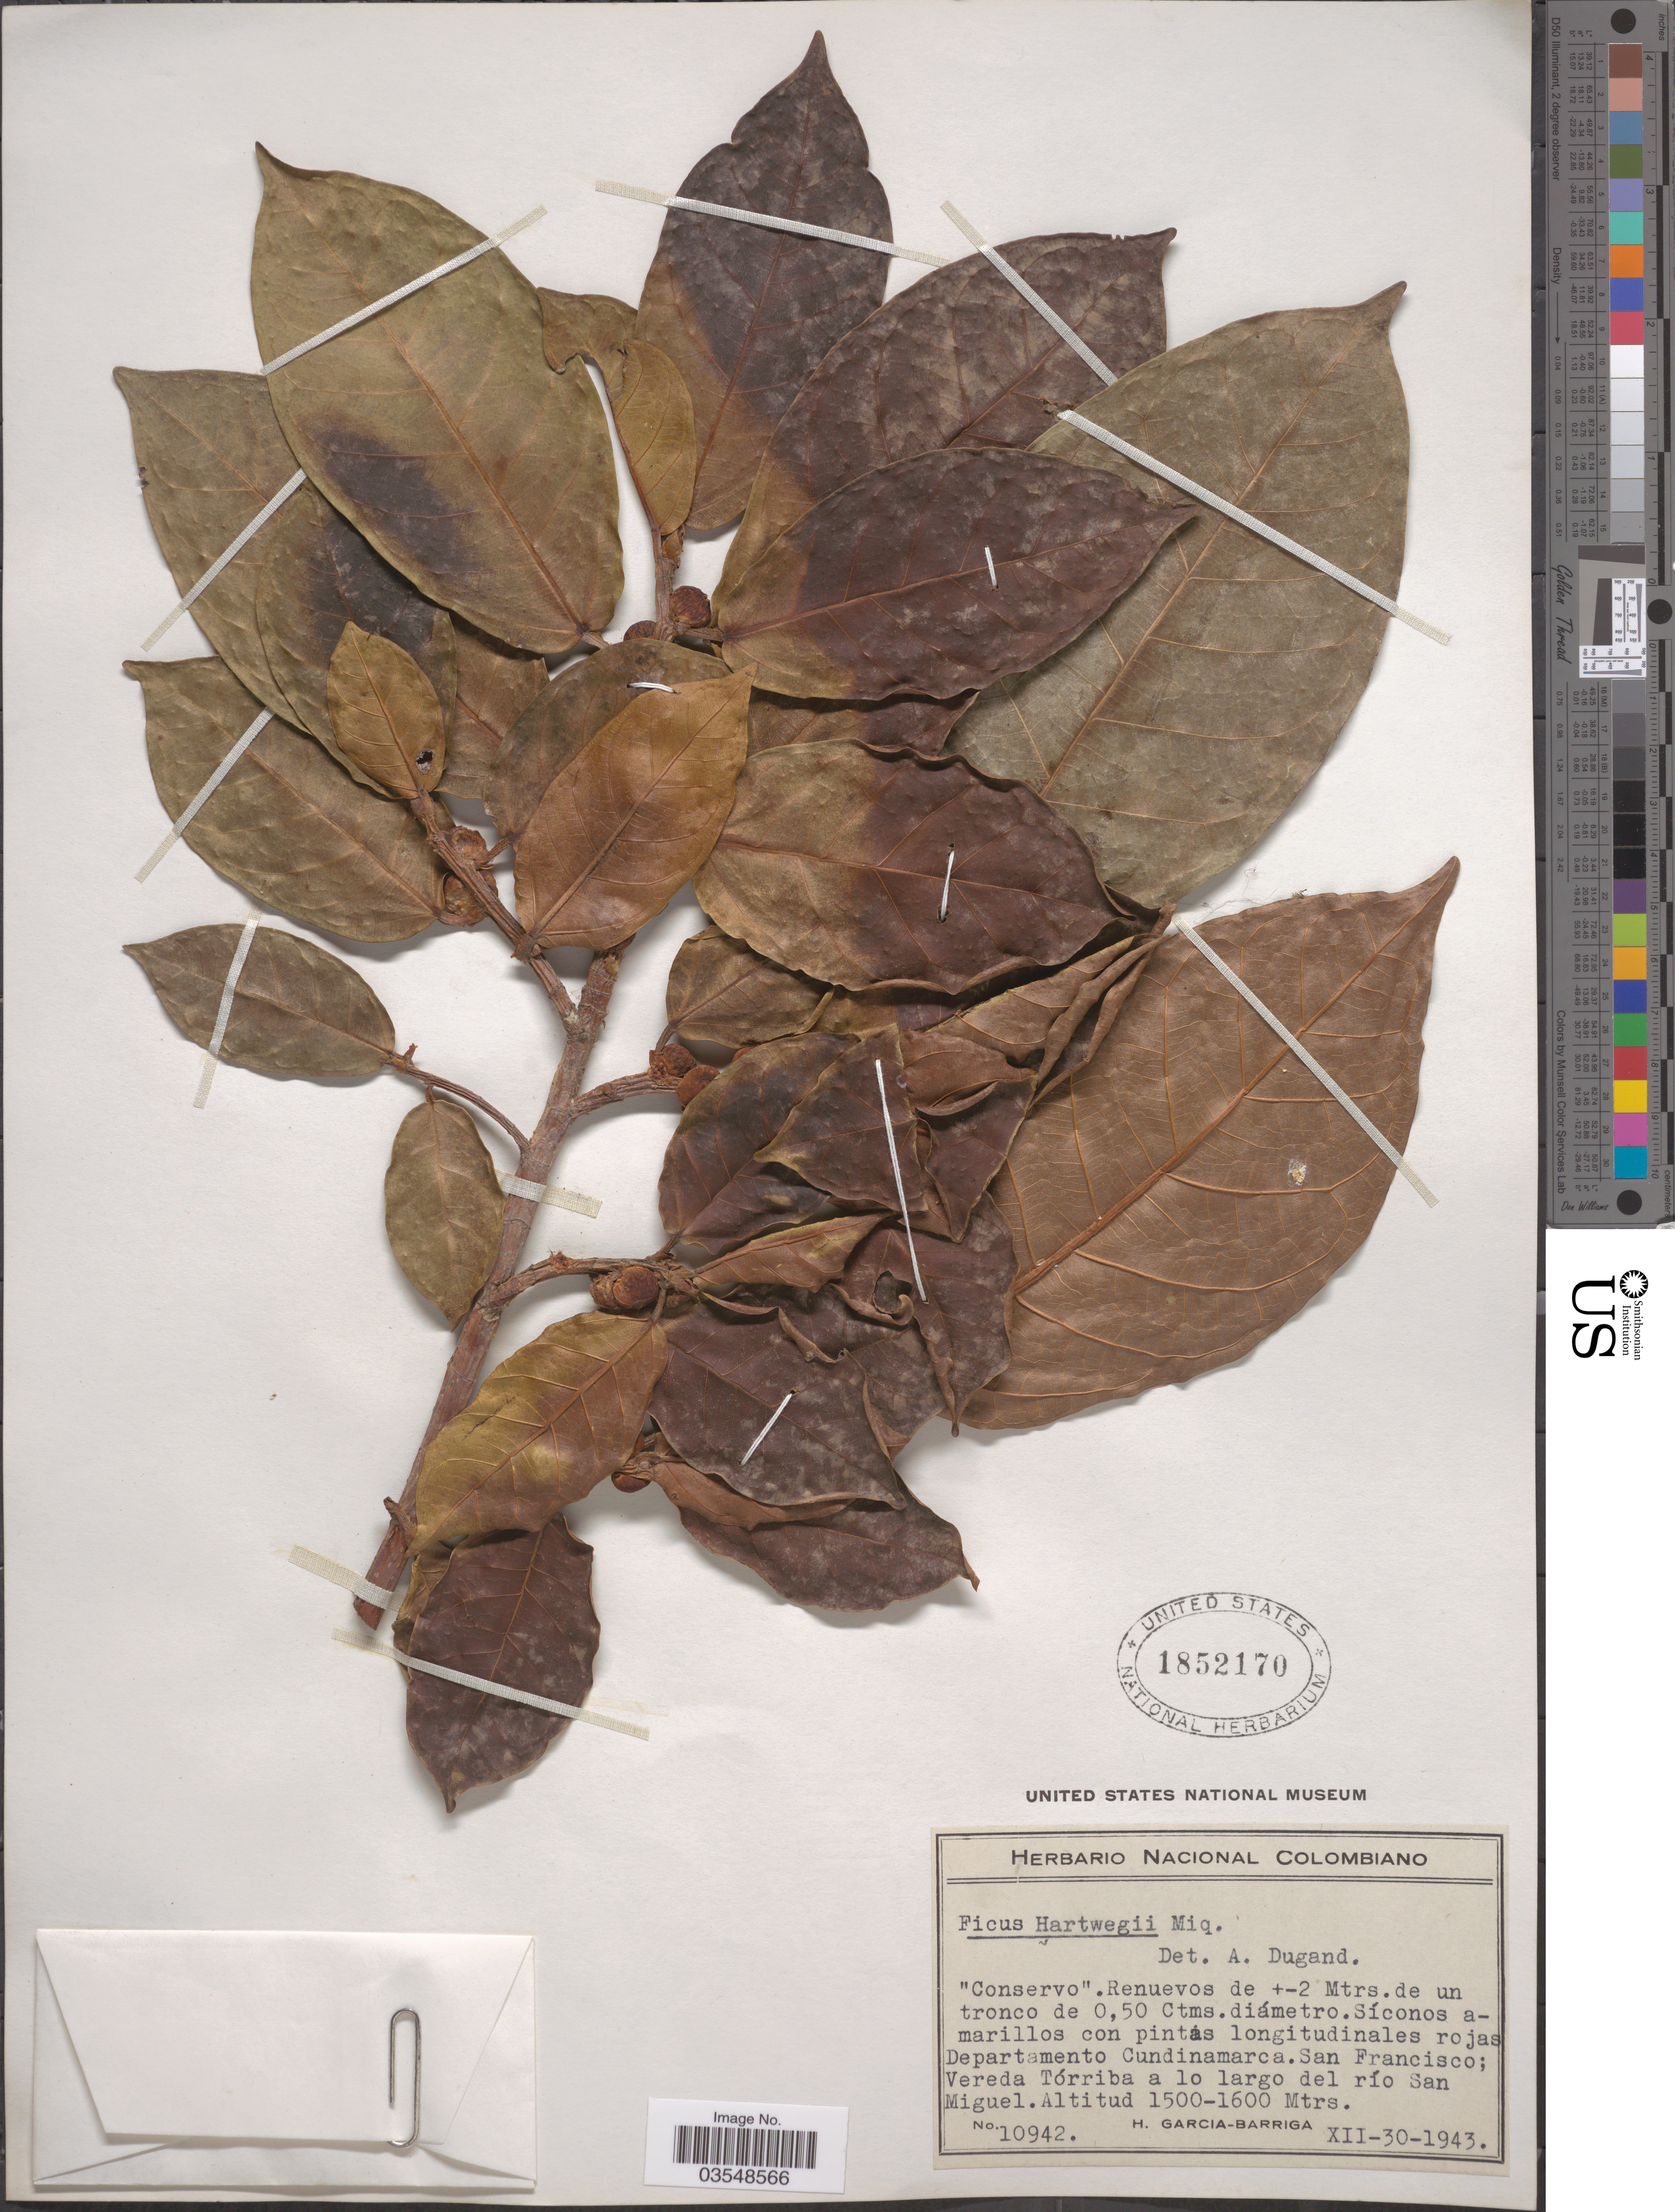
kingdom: Plantae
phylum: Tracheophyta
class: Magnoliopsida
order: Rosales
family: Moraceae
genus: Ficus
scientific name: Ficus hartwegii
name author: (Miq.) Miq.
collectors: H. García Barriga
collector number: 10942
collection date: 1943-12-30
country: Colombia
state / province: Cundinamarca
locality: Departamento Cundinamarca. San Francisco; Vereda Tórriba a lo largo del río San Miguel.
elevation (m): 1500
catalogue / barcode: US 1852170